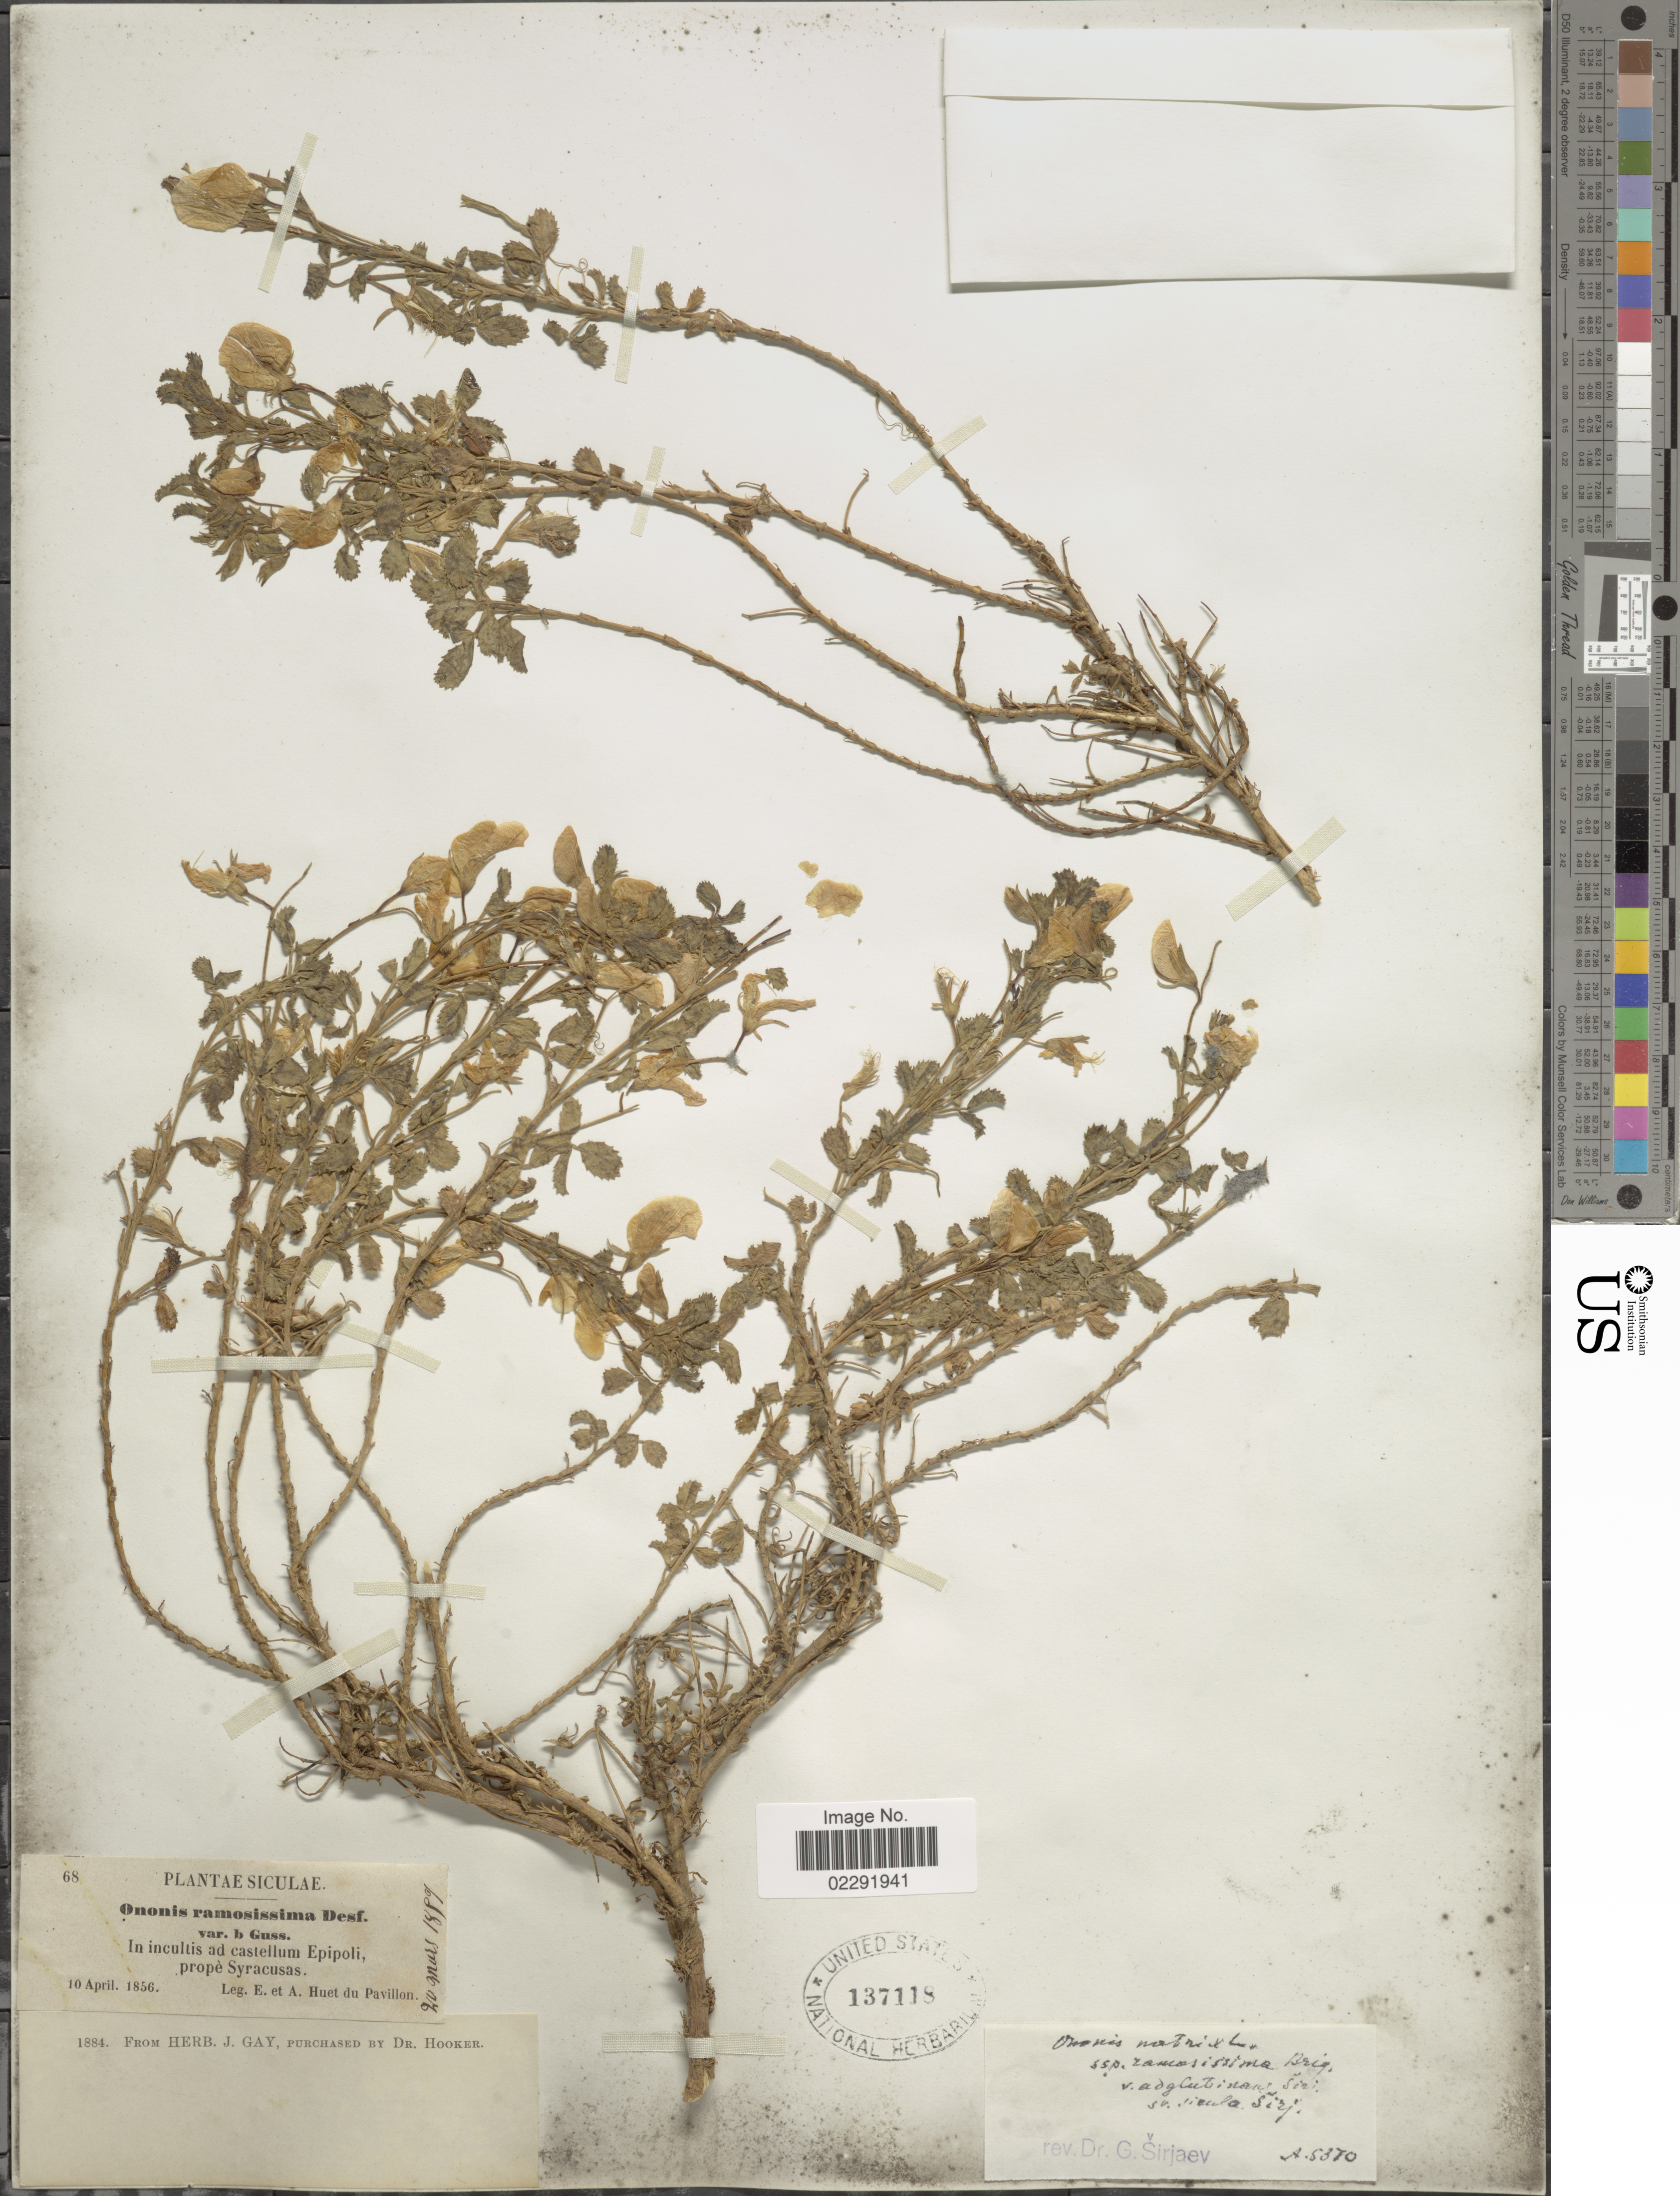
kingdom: Plantae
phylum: Tracheophyta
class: Magnoliopsida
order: Fabales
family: Fabaceae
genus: Ononis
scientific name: Ononis natrix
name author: L.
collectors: E. Huet du Pavillon & A. Huet du Pavillon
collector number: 68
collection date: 1856-04-10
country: Italy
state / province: Siciliana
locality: Siculae, In incutus ad castellum Epipoli, prope Syracusas.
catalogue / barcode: US 137118